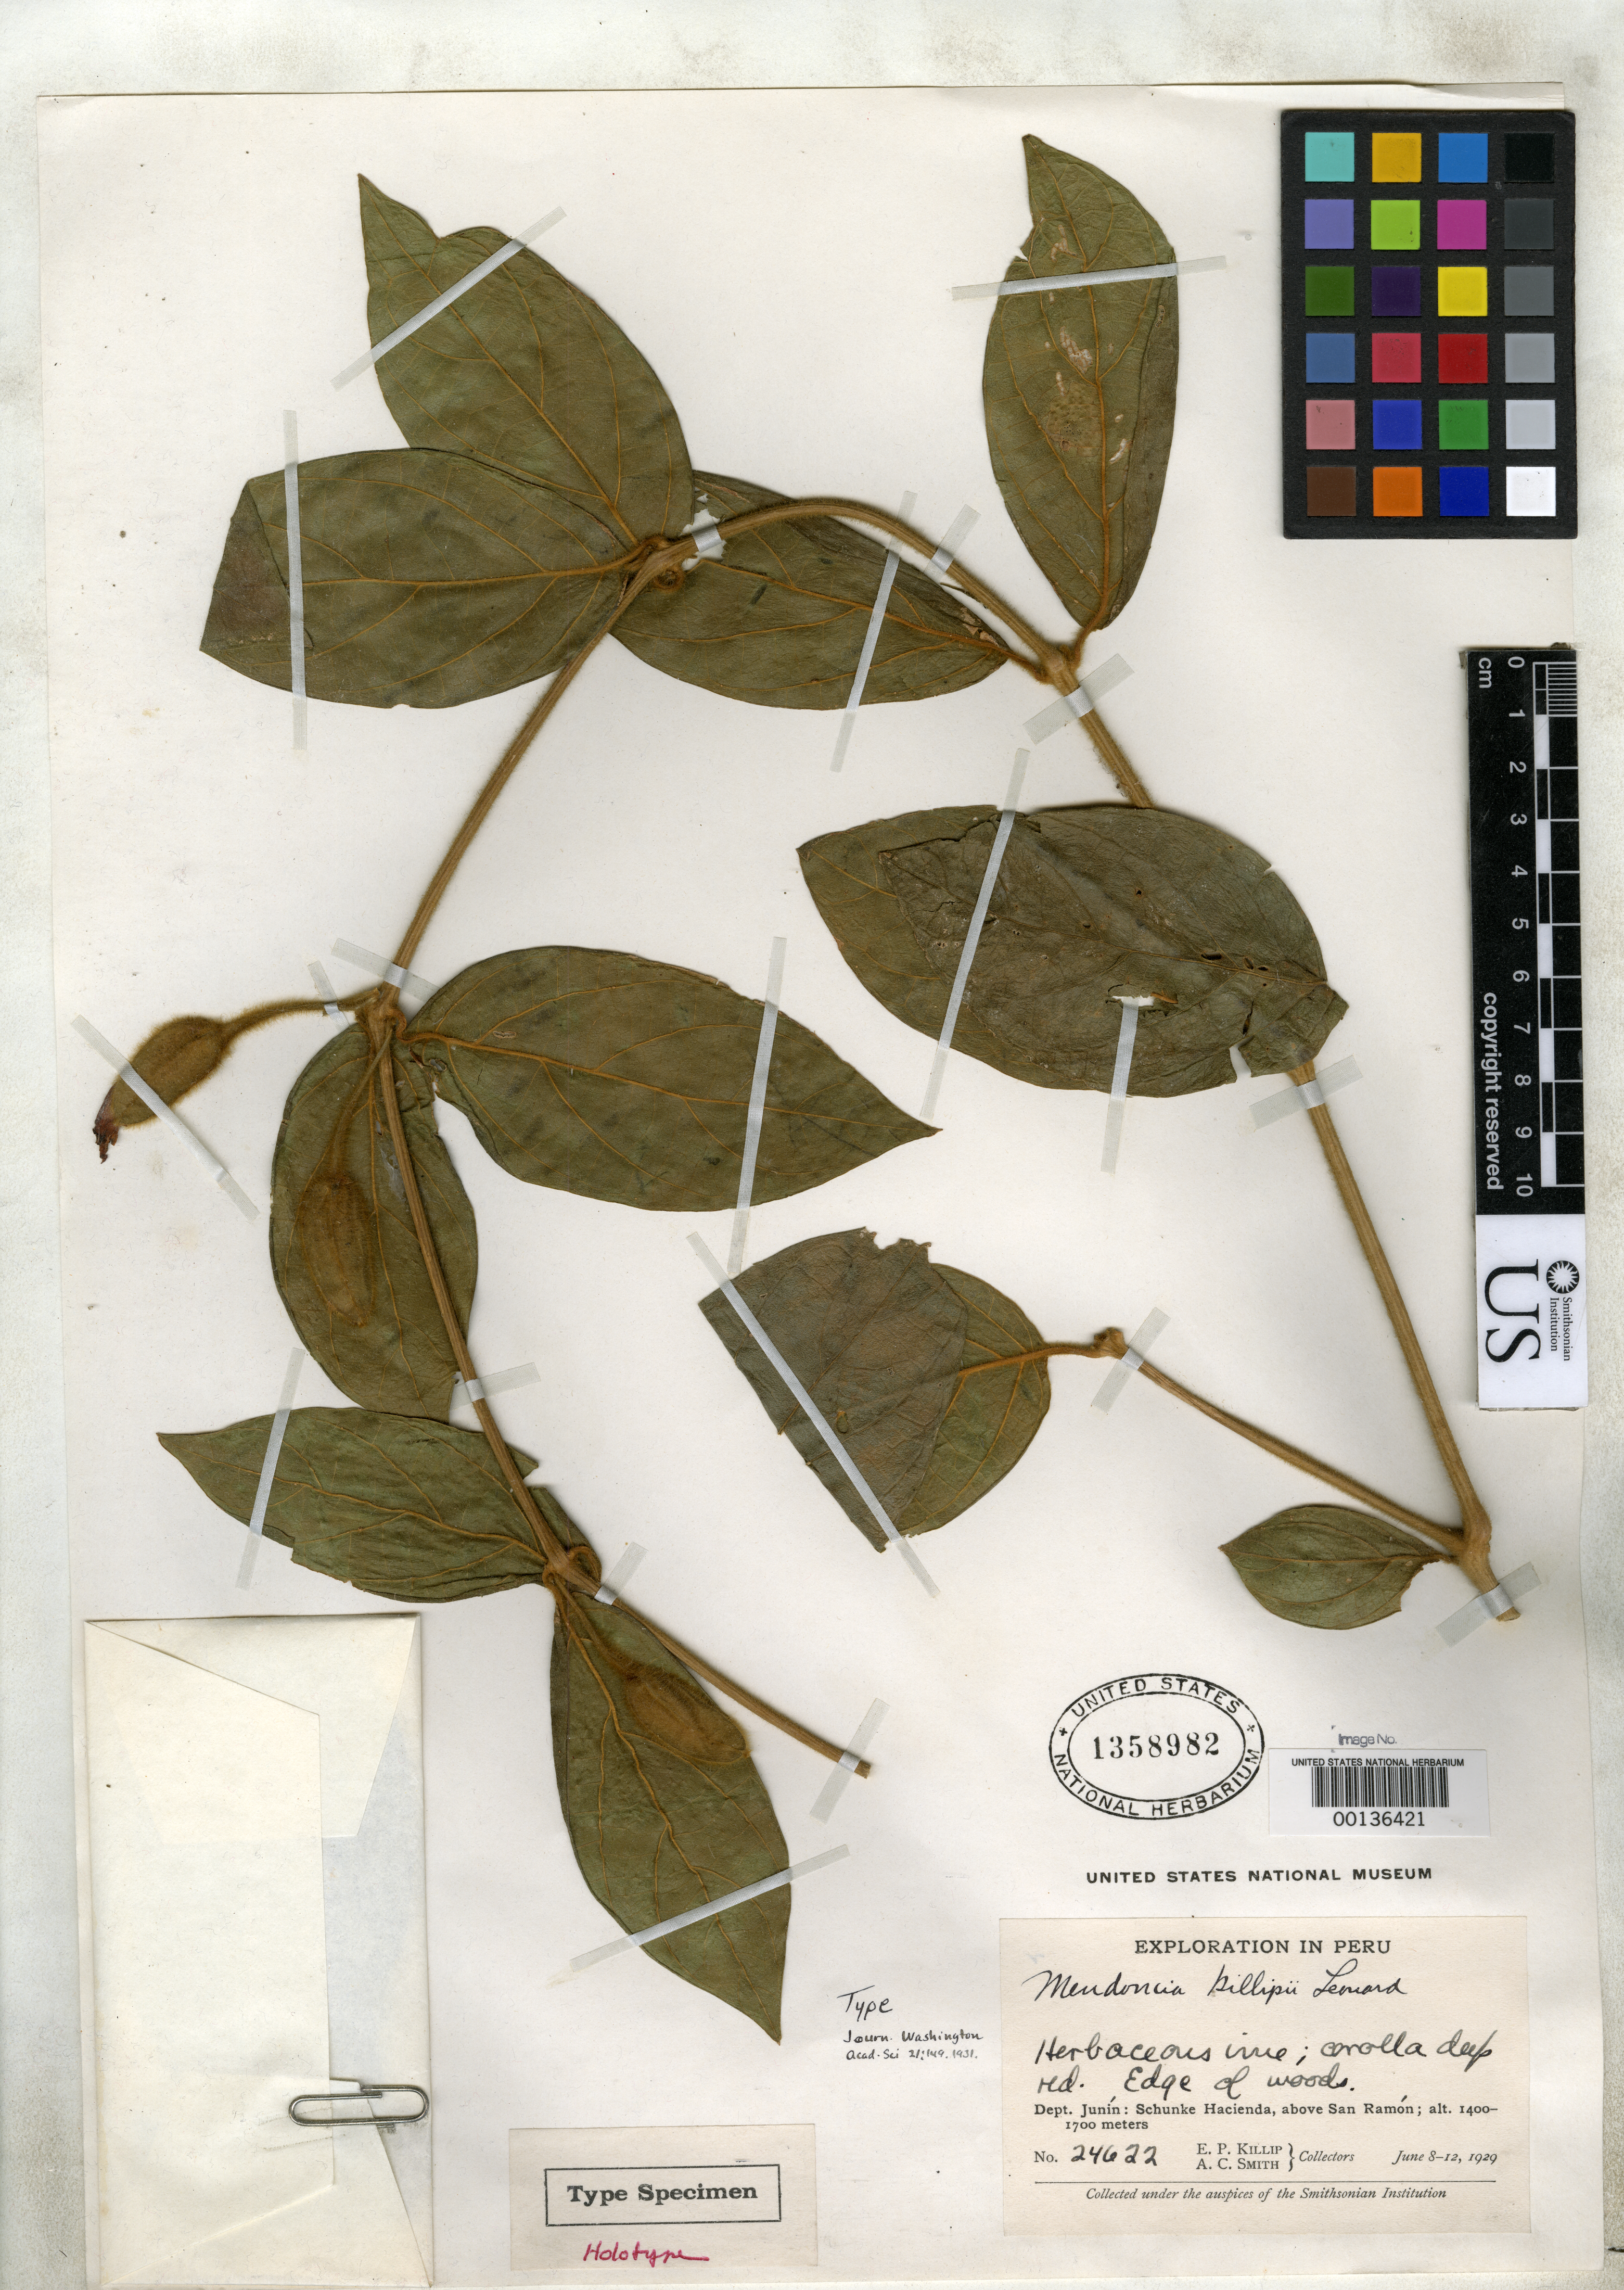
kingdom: Plantae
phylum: Tracheophyta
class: Magnoliopsida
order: Lamiales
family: Acanthaceae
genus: Mendoncia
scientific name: Mendoncia killipii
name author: Leonard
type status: Holotype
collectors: E. P. Killip & A. C. Smith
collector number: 24622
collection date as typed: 08 Jun 1929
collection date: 1929-06-08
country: Peru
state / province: Junín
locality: Above San Ramon, Schunke Hacienda.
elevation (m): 1400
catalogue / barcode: US 1358982